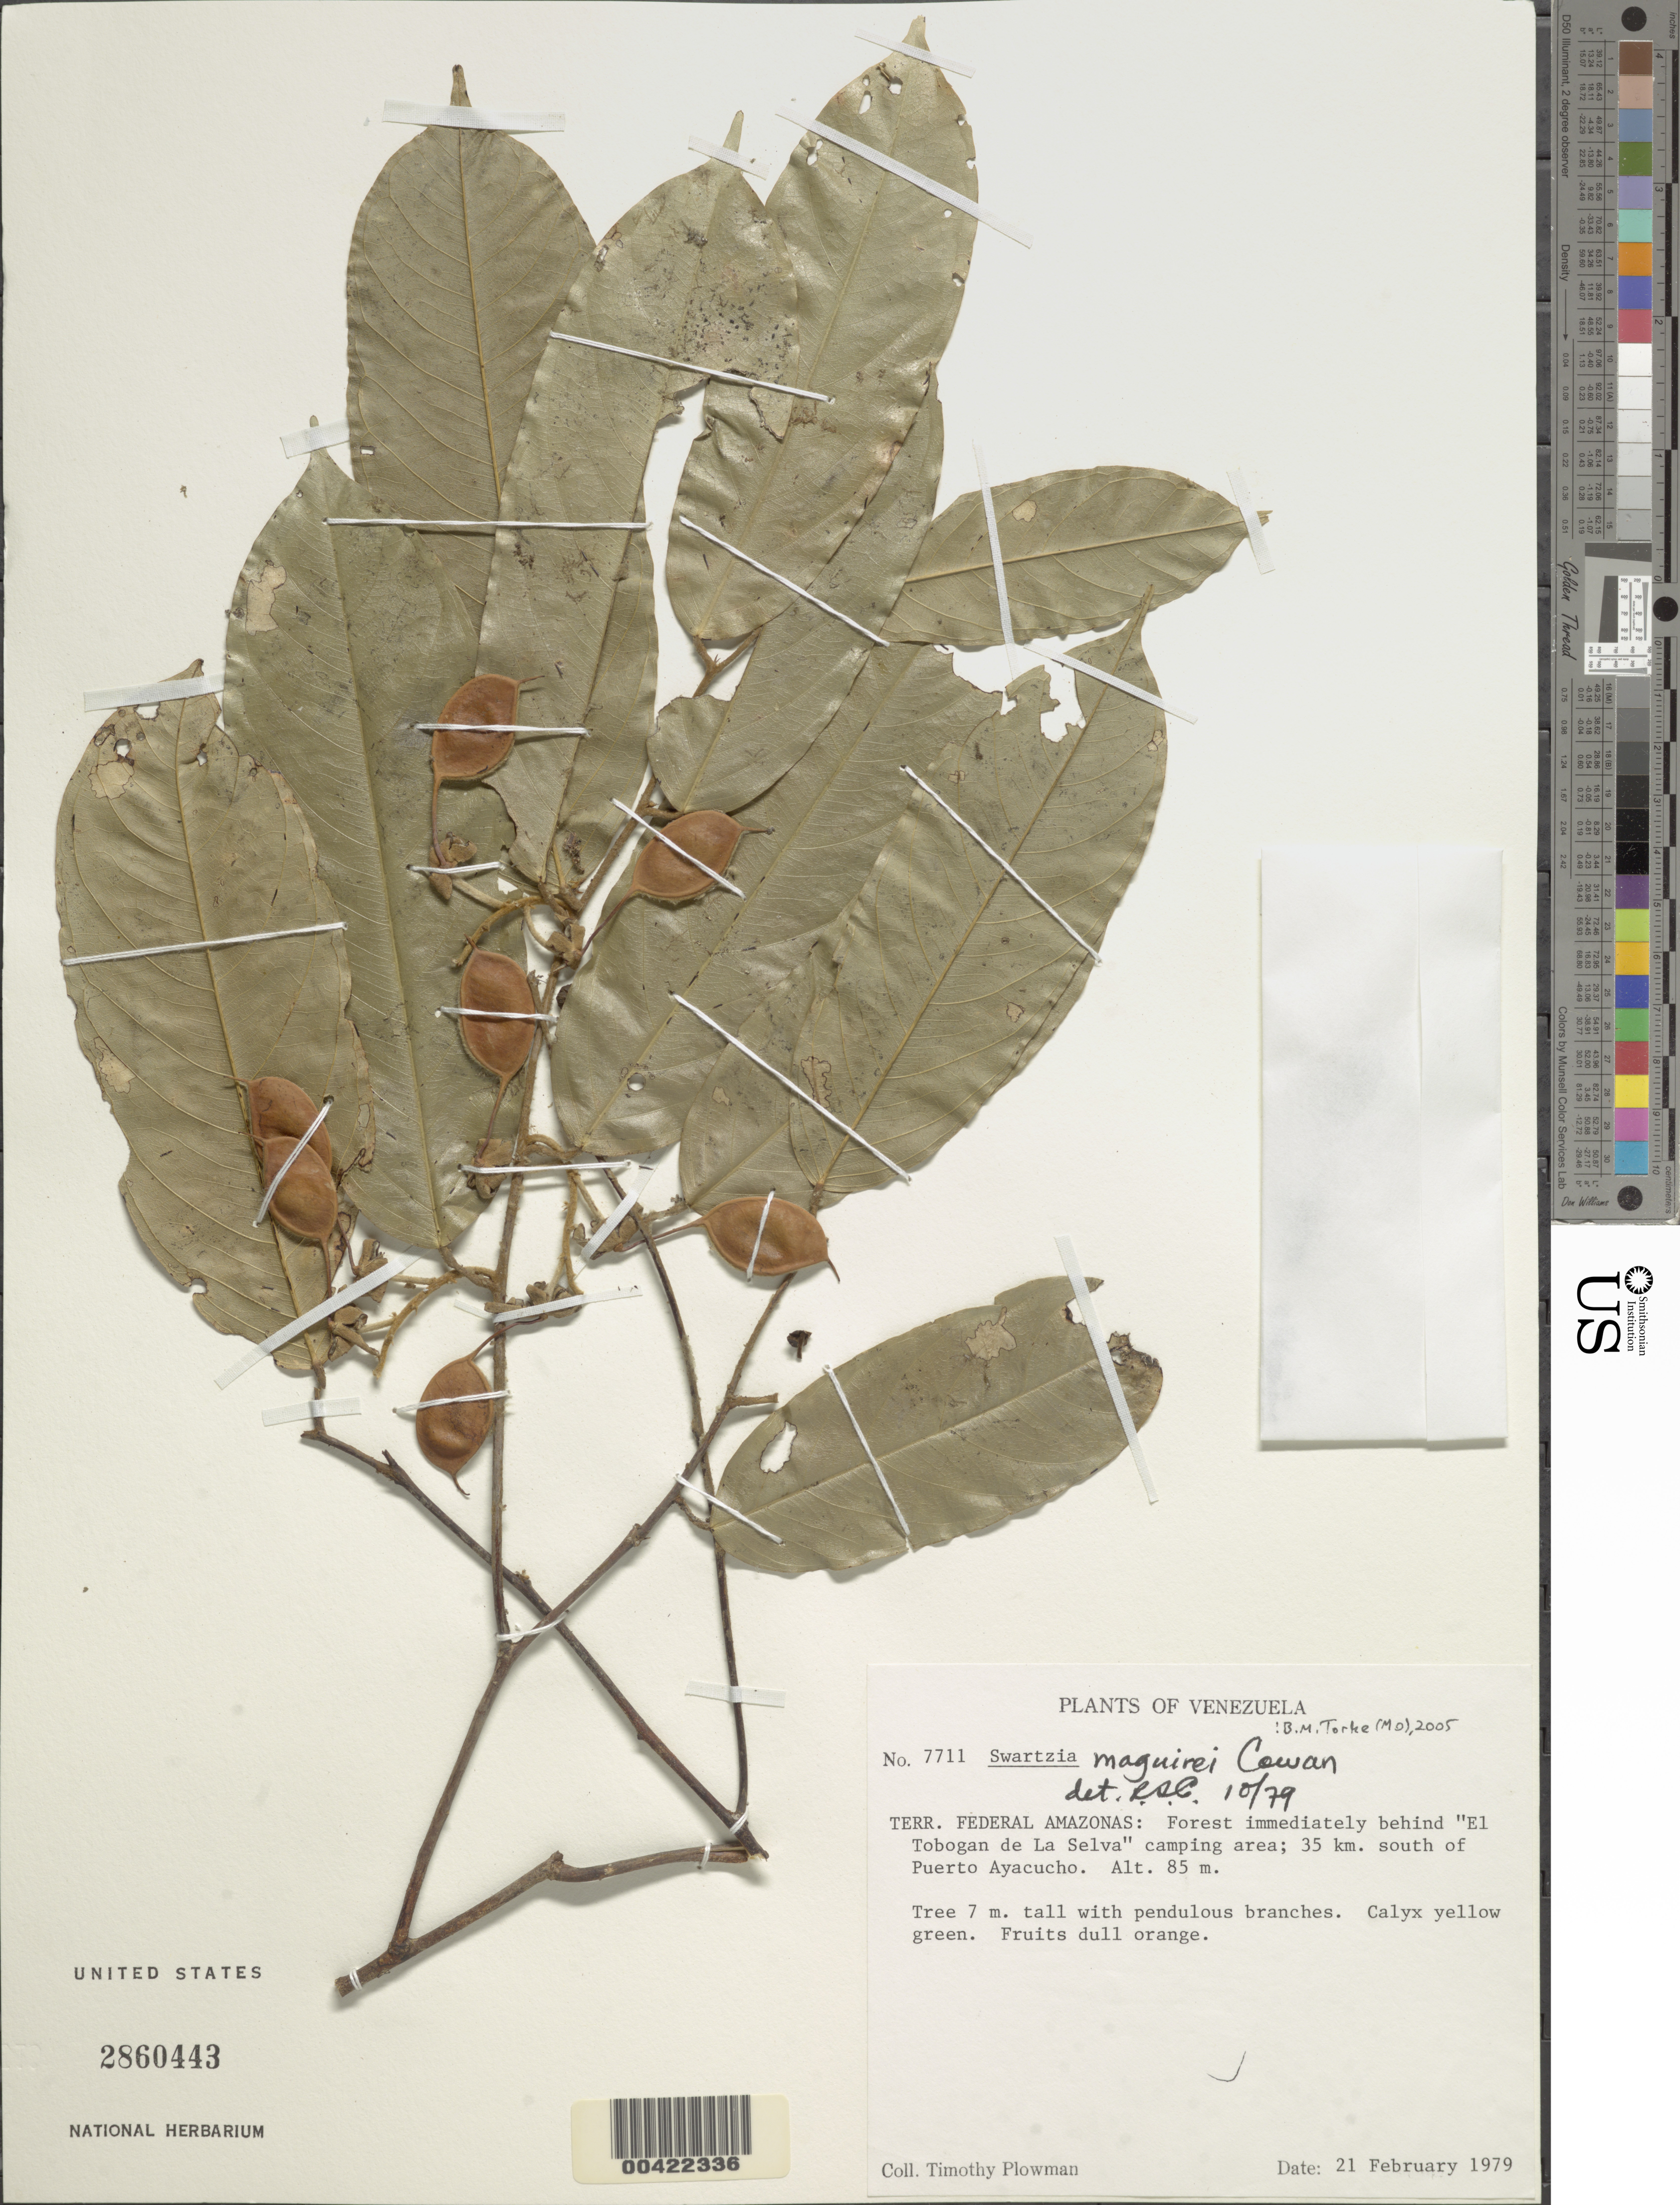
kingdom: Plantae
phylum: Tracheophyta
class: Magnoliopsida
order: Fabales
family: Fabaceae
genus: Swartzia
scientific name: Swartzia maguirei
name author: R.S. Cowan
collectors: T. Plowman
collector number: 7711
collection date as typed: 21 Feb 1979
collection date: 1979-02-21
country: Venezuela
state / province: Amazonas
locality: Tobogan de la selva, immediately behind; 34 km s of puerto ayacucho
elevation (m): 85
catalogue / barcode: US 2860443